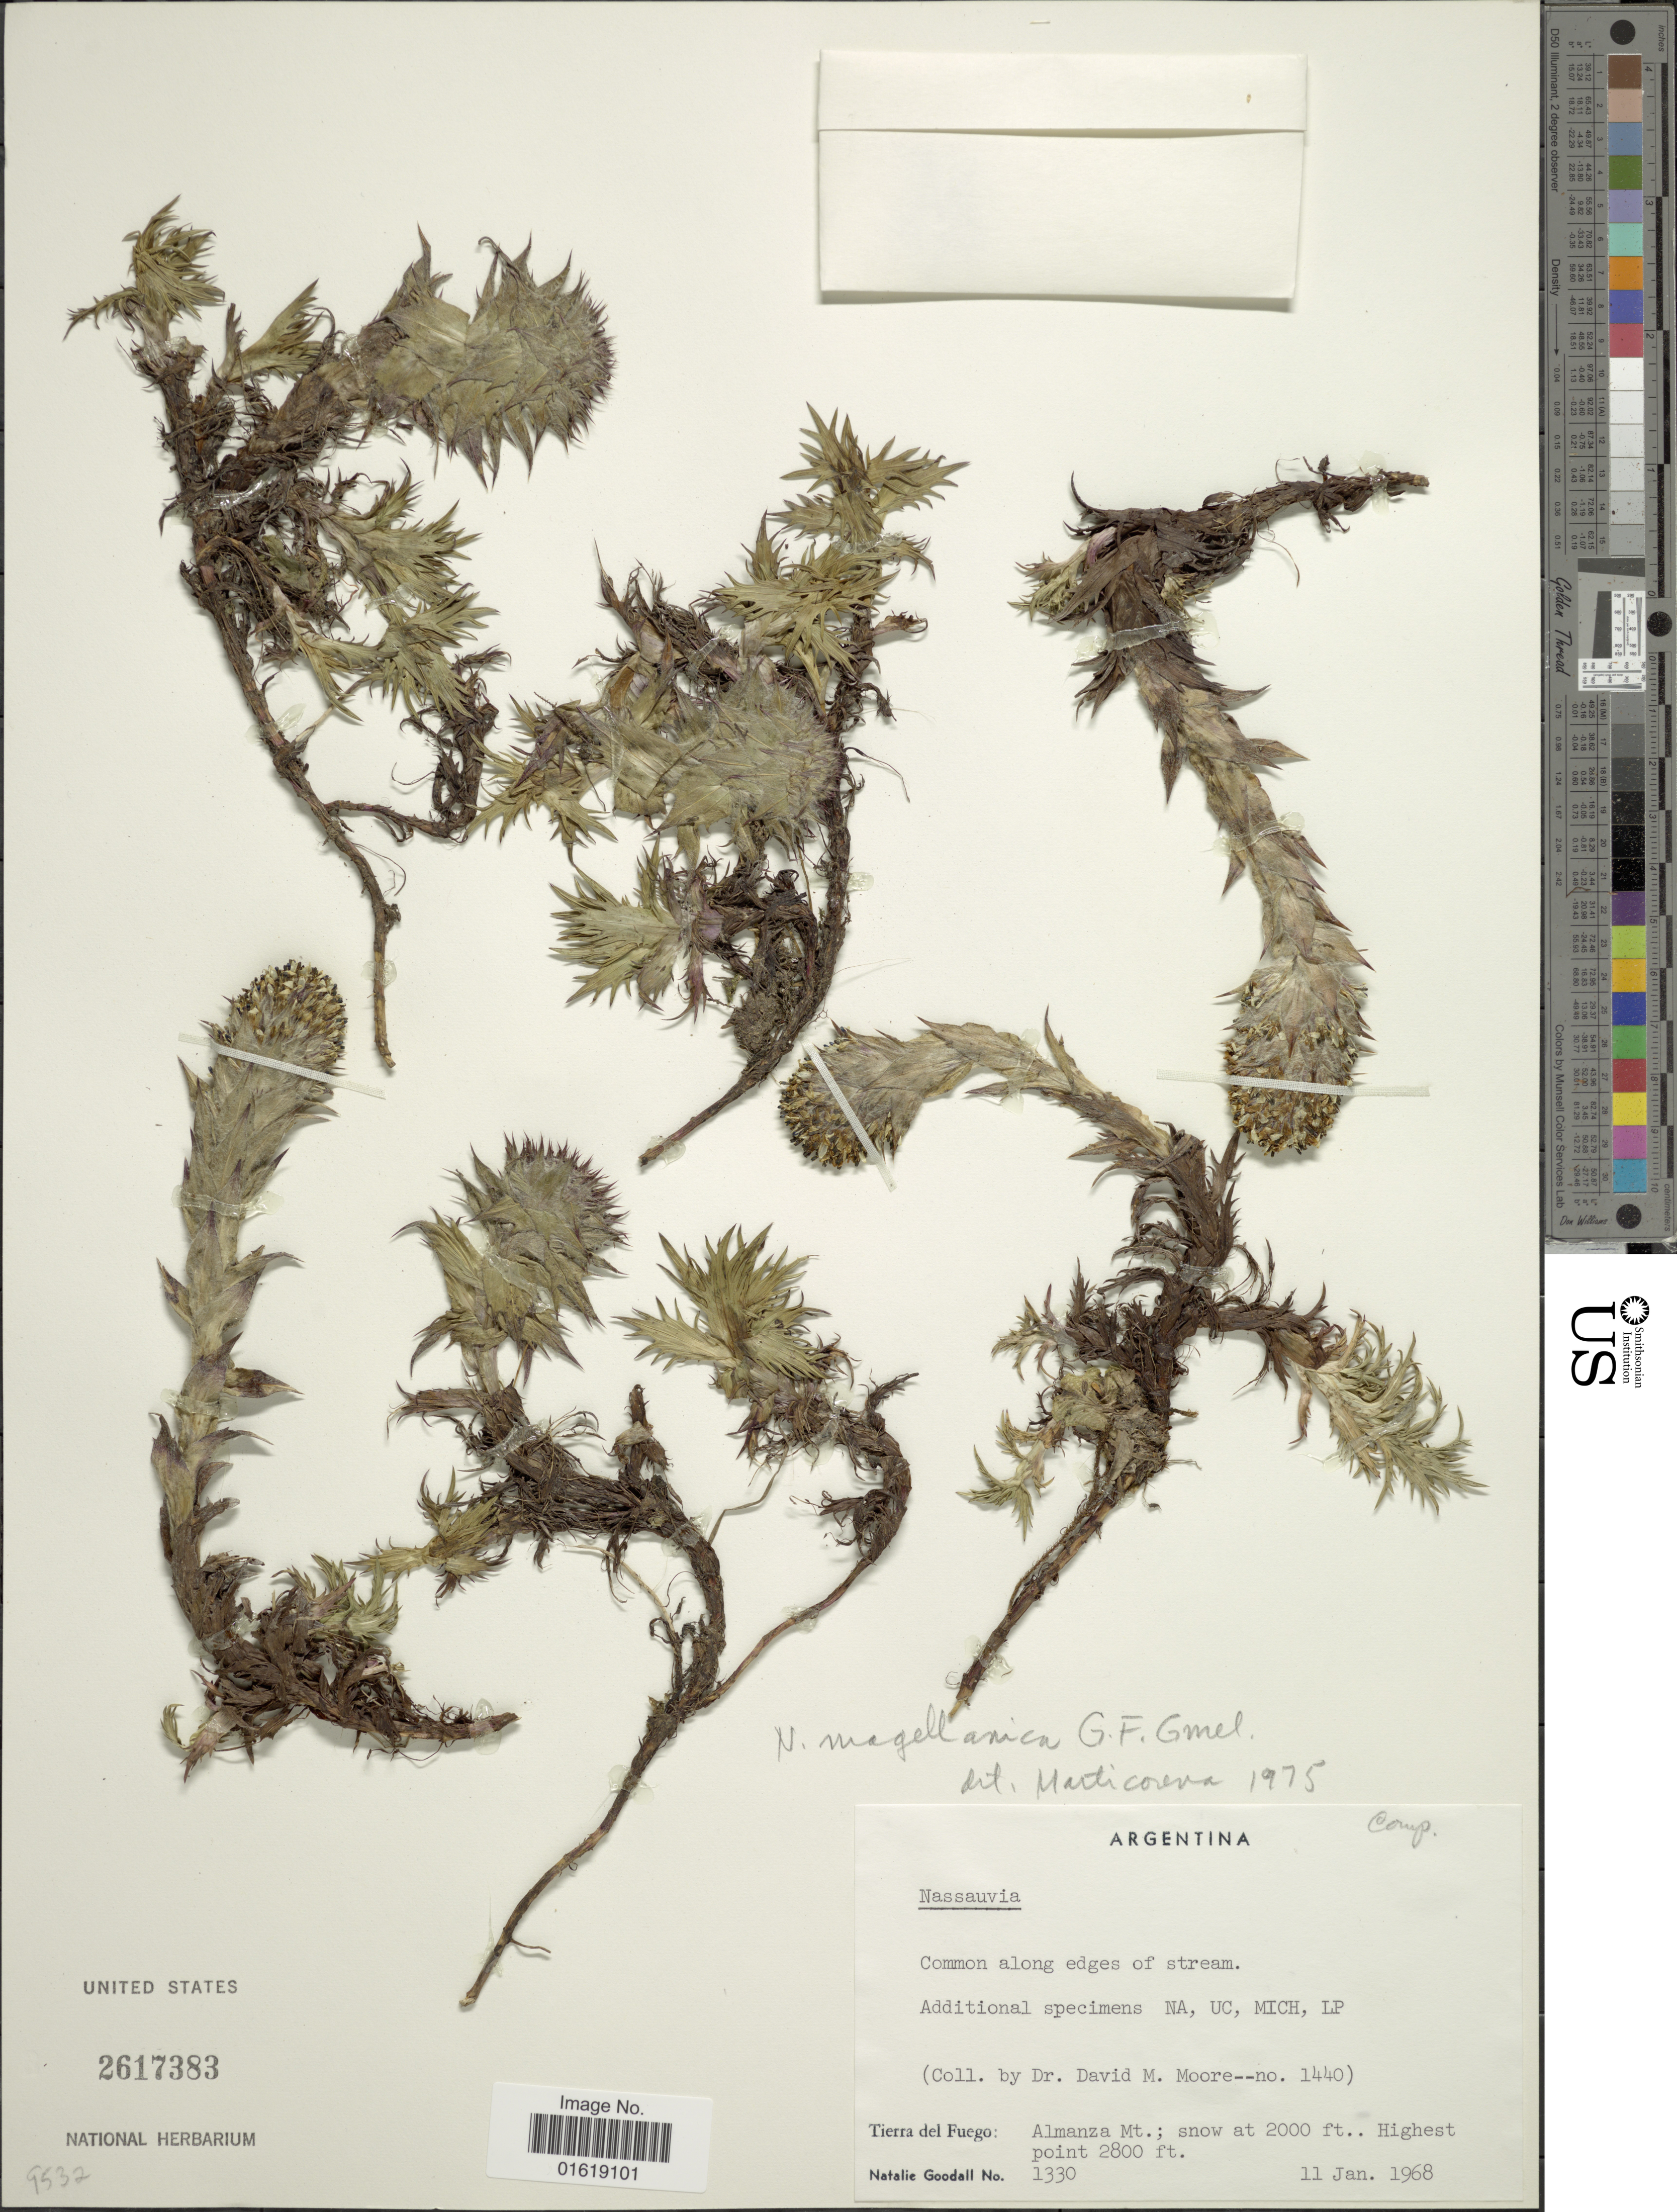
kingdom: Plantae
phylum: Tracheophyta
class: Magnoliopsida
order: Asterales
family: Asteraceae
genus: Nassauvia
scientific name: Nassauvia magellanica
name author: J.F. Gmel.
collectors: D. Moore & N. Goodall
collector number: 1440/1330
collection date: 1968-01-11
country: Argentina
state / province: Tierra del Fuego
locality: Tierra del Fuego: Almanza Mt.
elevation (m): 610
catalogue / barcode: US 2617383